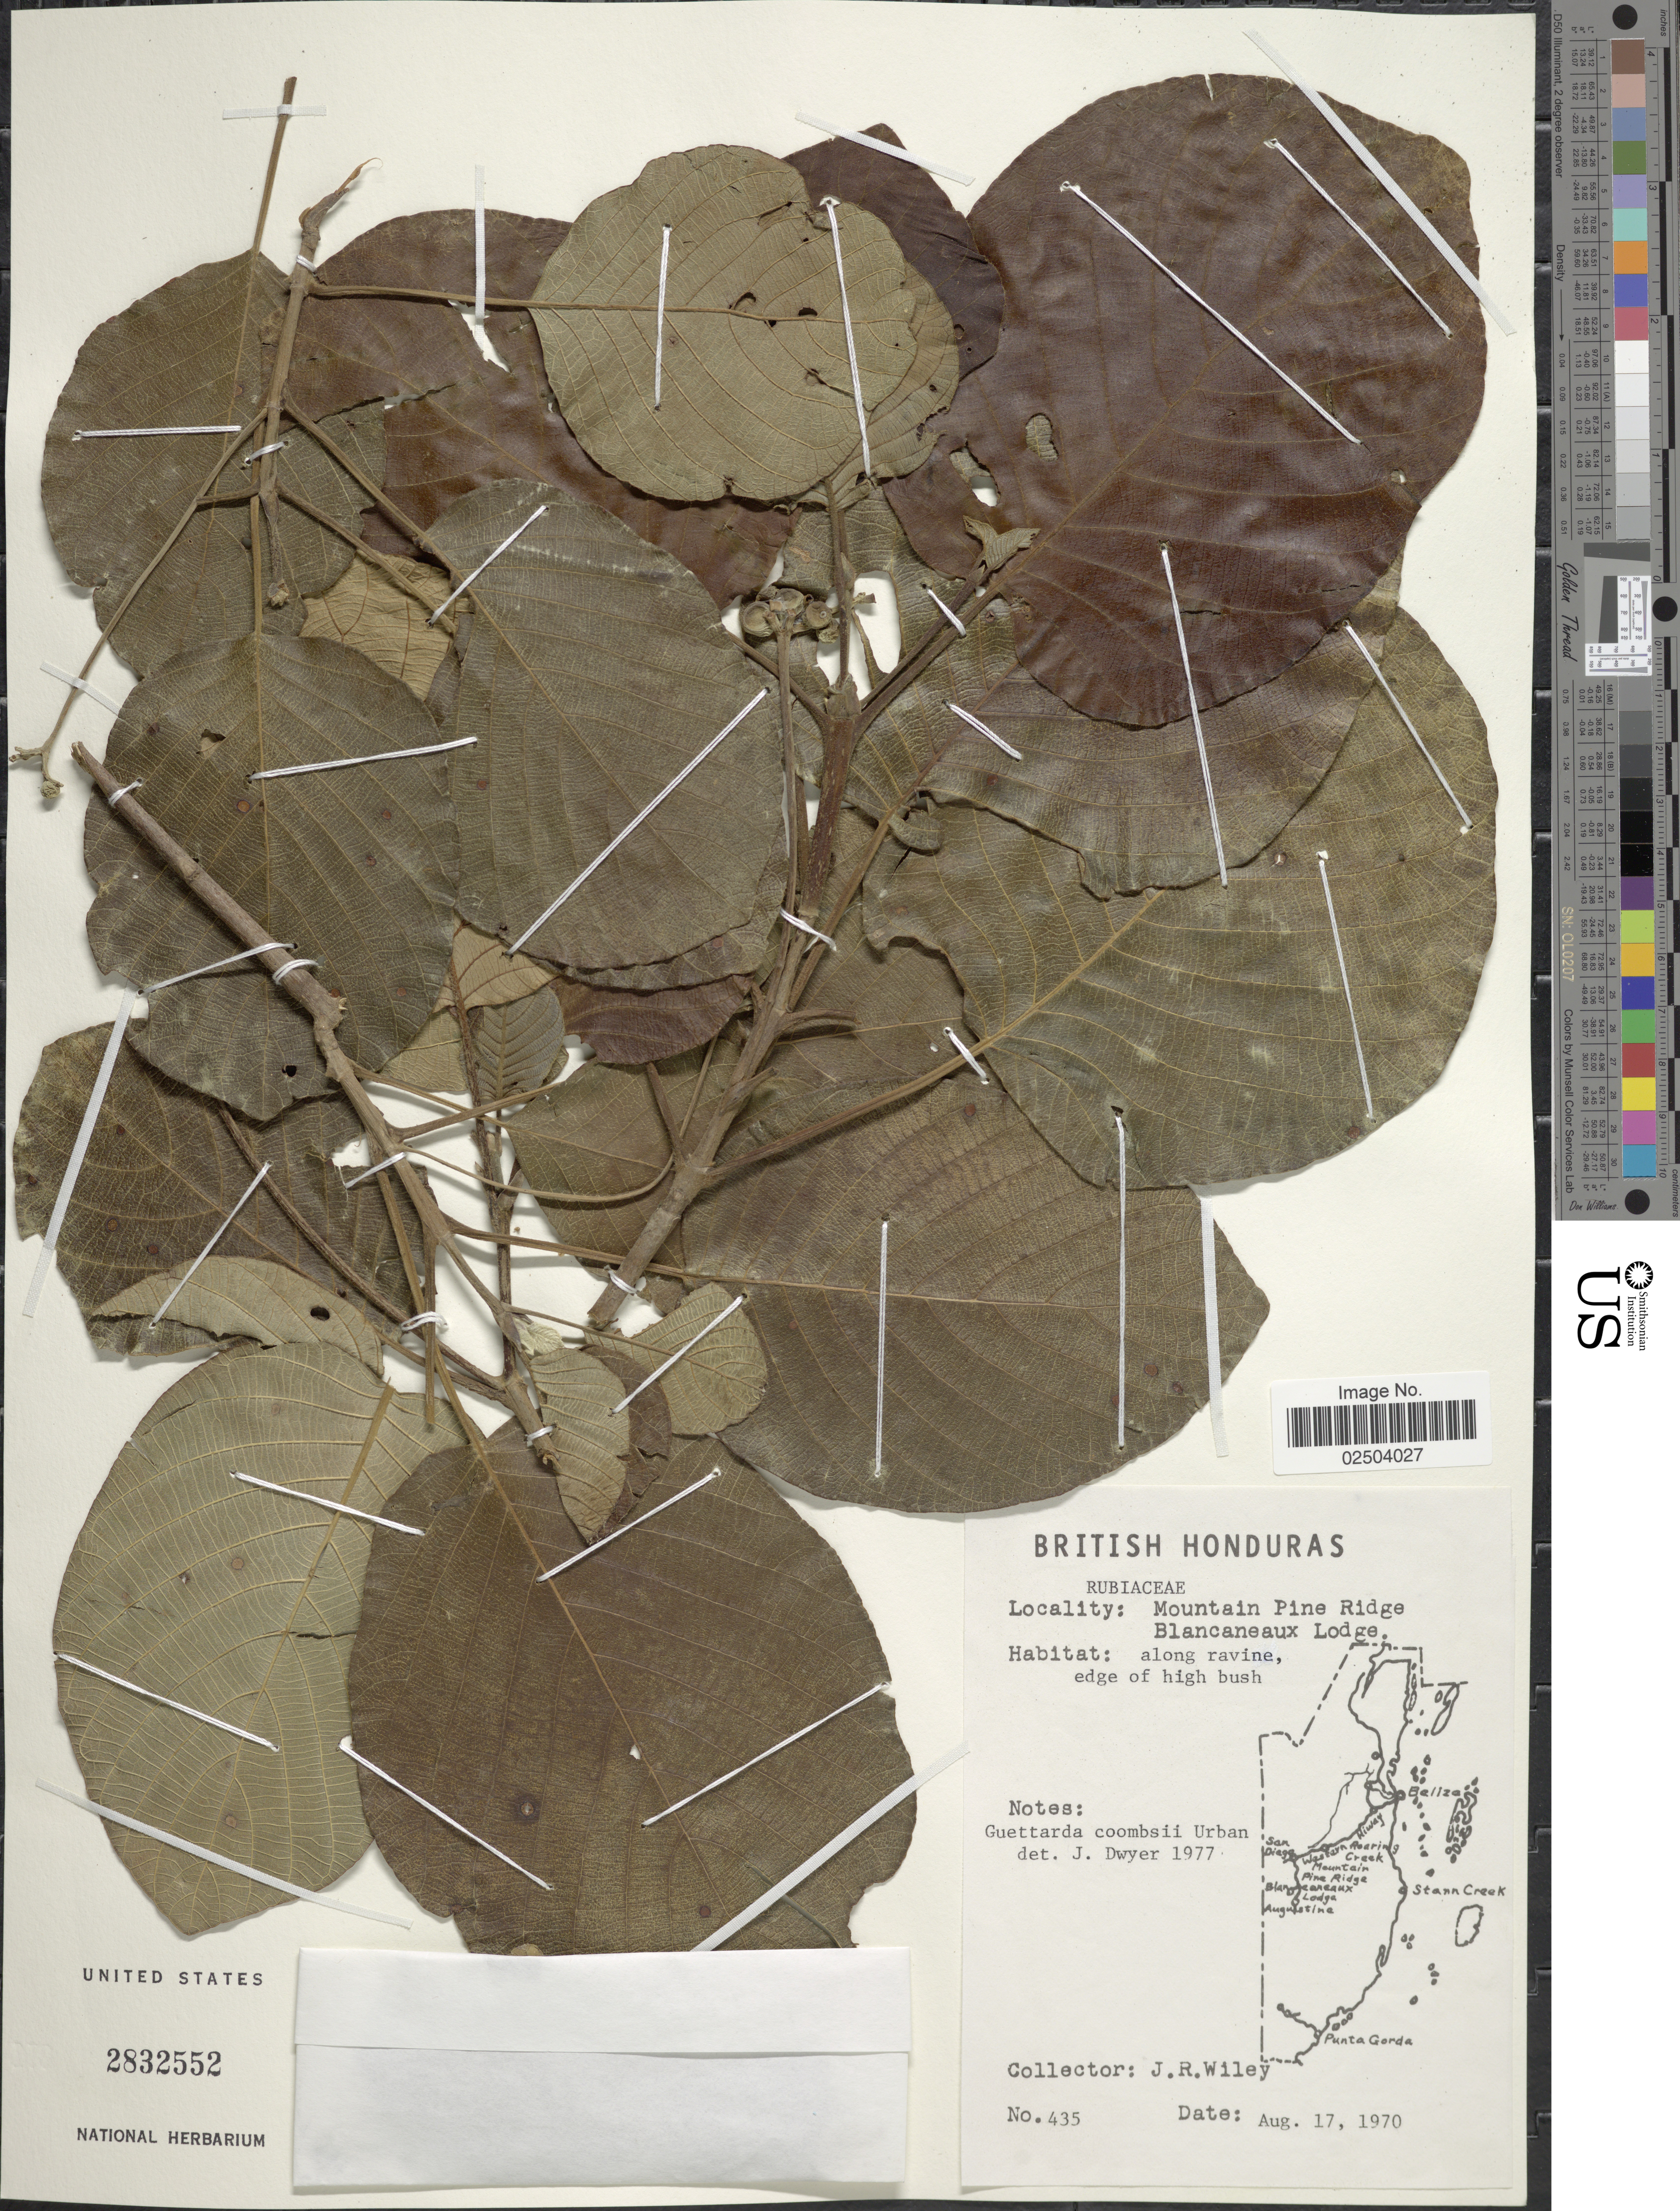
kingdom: Plantae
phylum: Tracheophyta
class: Magnoliopsida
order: Gentianales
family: Rubiaceae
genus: Guettarda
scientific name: Guettarda combsii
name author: Urb.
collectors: J. Wiley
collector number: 435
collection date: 1970-08-17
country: Belize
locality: British Honduras. Mountain Pine Ridge Blancaneaux Lodge. Along ravine, edge of high bush.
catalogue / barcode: US 2832552